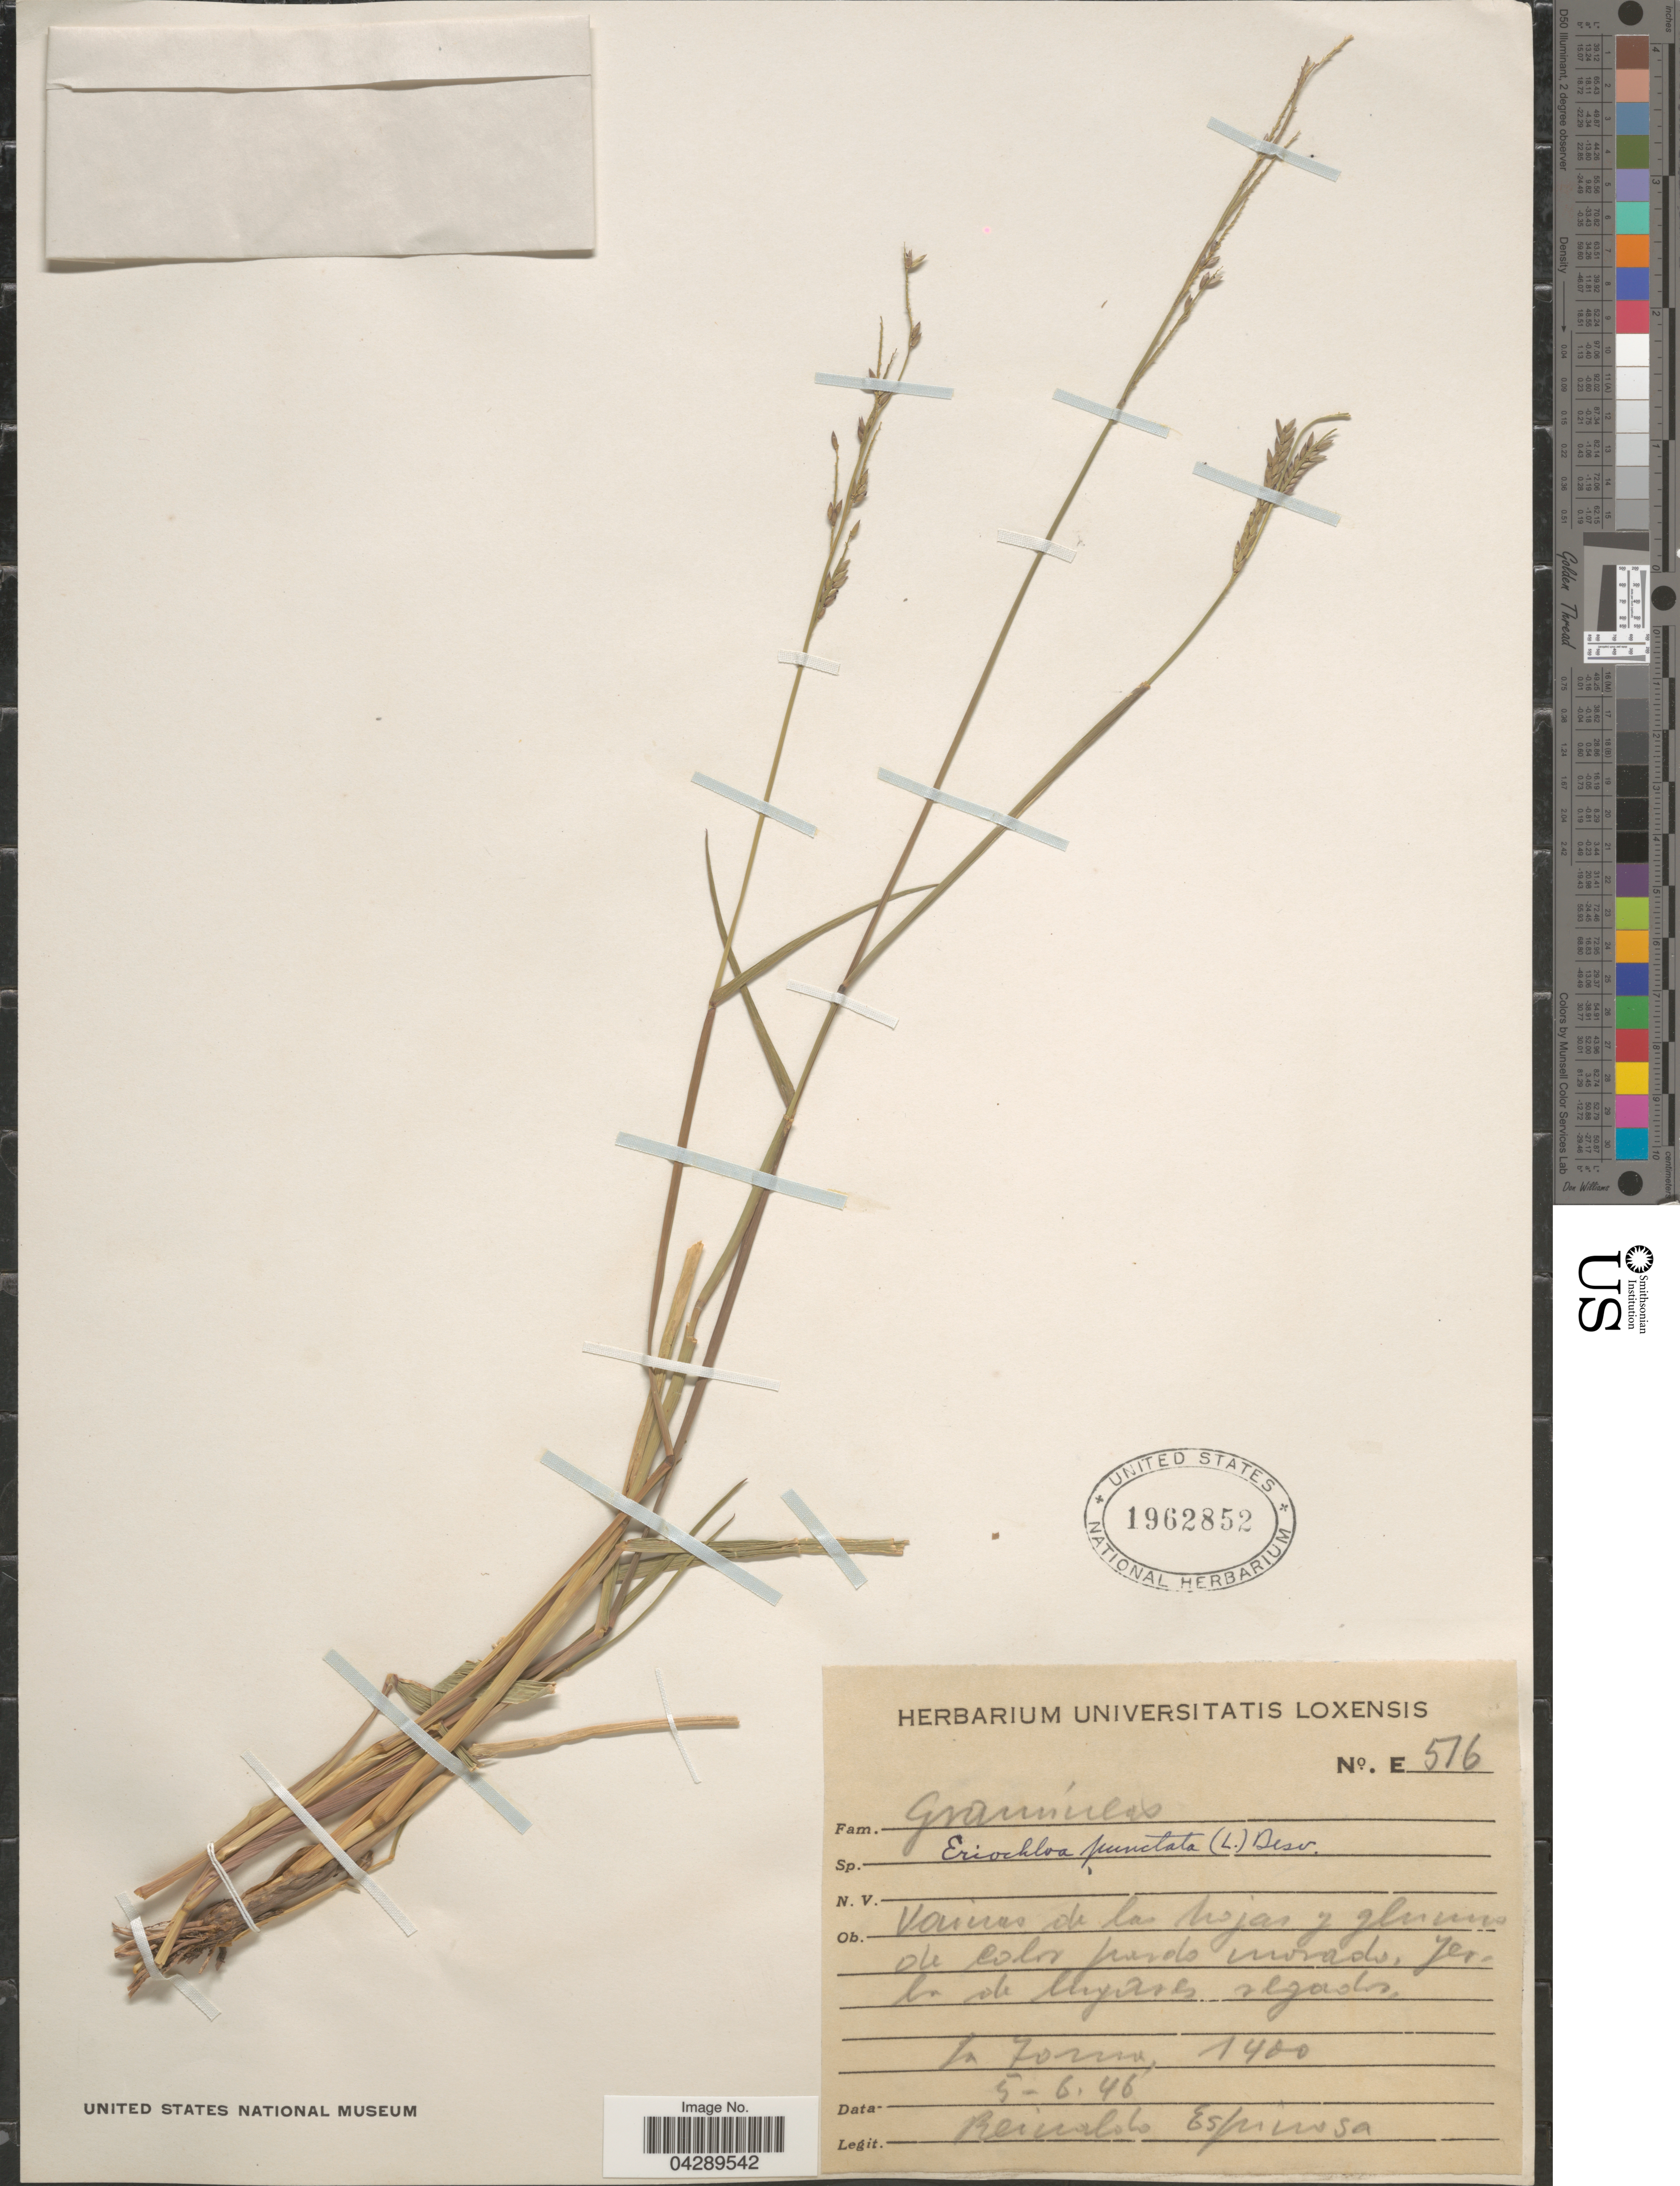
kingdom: Plantae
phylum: Tracheophyta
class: Liliopsida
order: Poales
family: Poaceae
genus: Eriochloa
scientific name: Eriochloa punctata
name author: (L.) Desv. ex Ham.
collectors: R. Espinosa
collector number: E516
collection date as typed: Transcribed d/m/y: 5/6/46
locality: La Forma. [interpreted]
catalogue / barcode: US 1962852